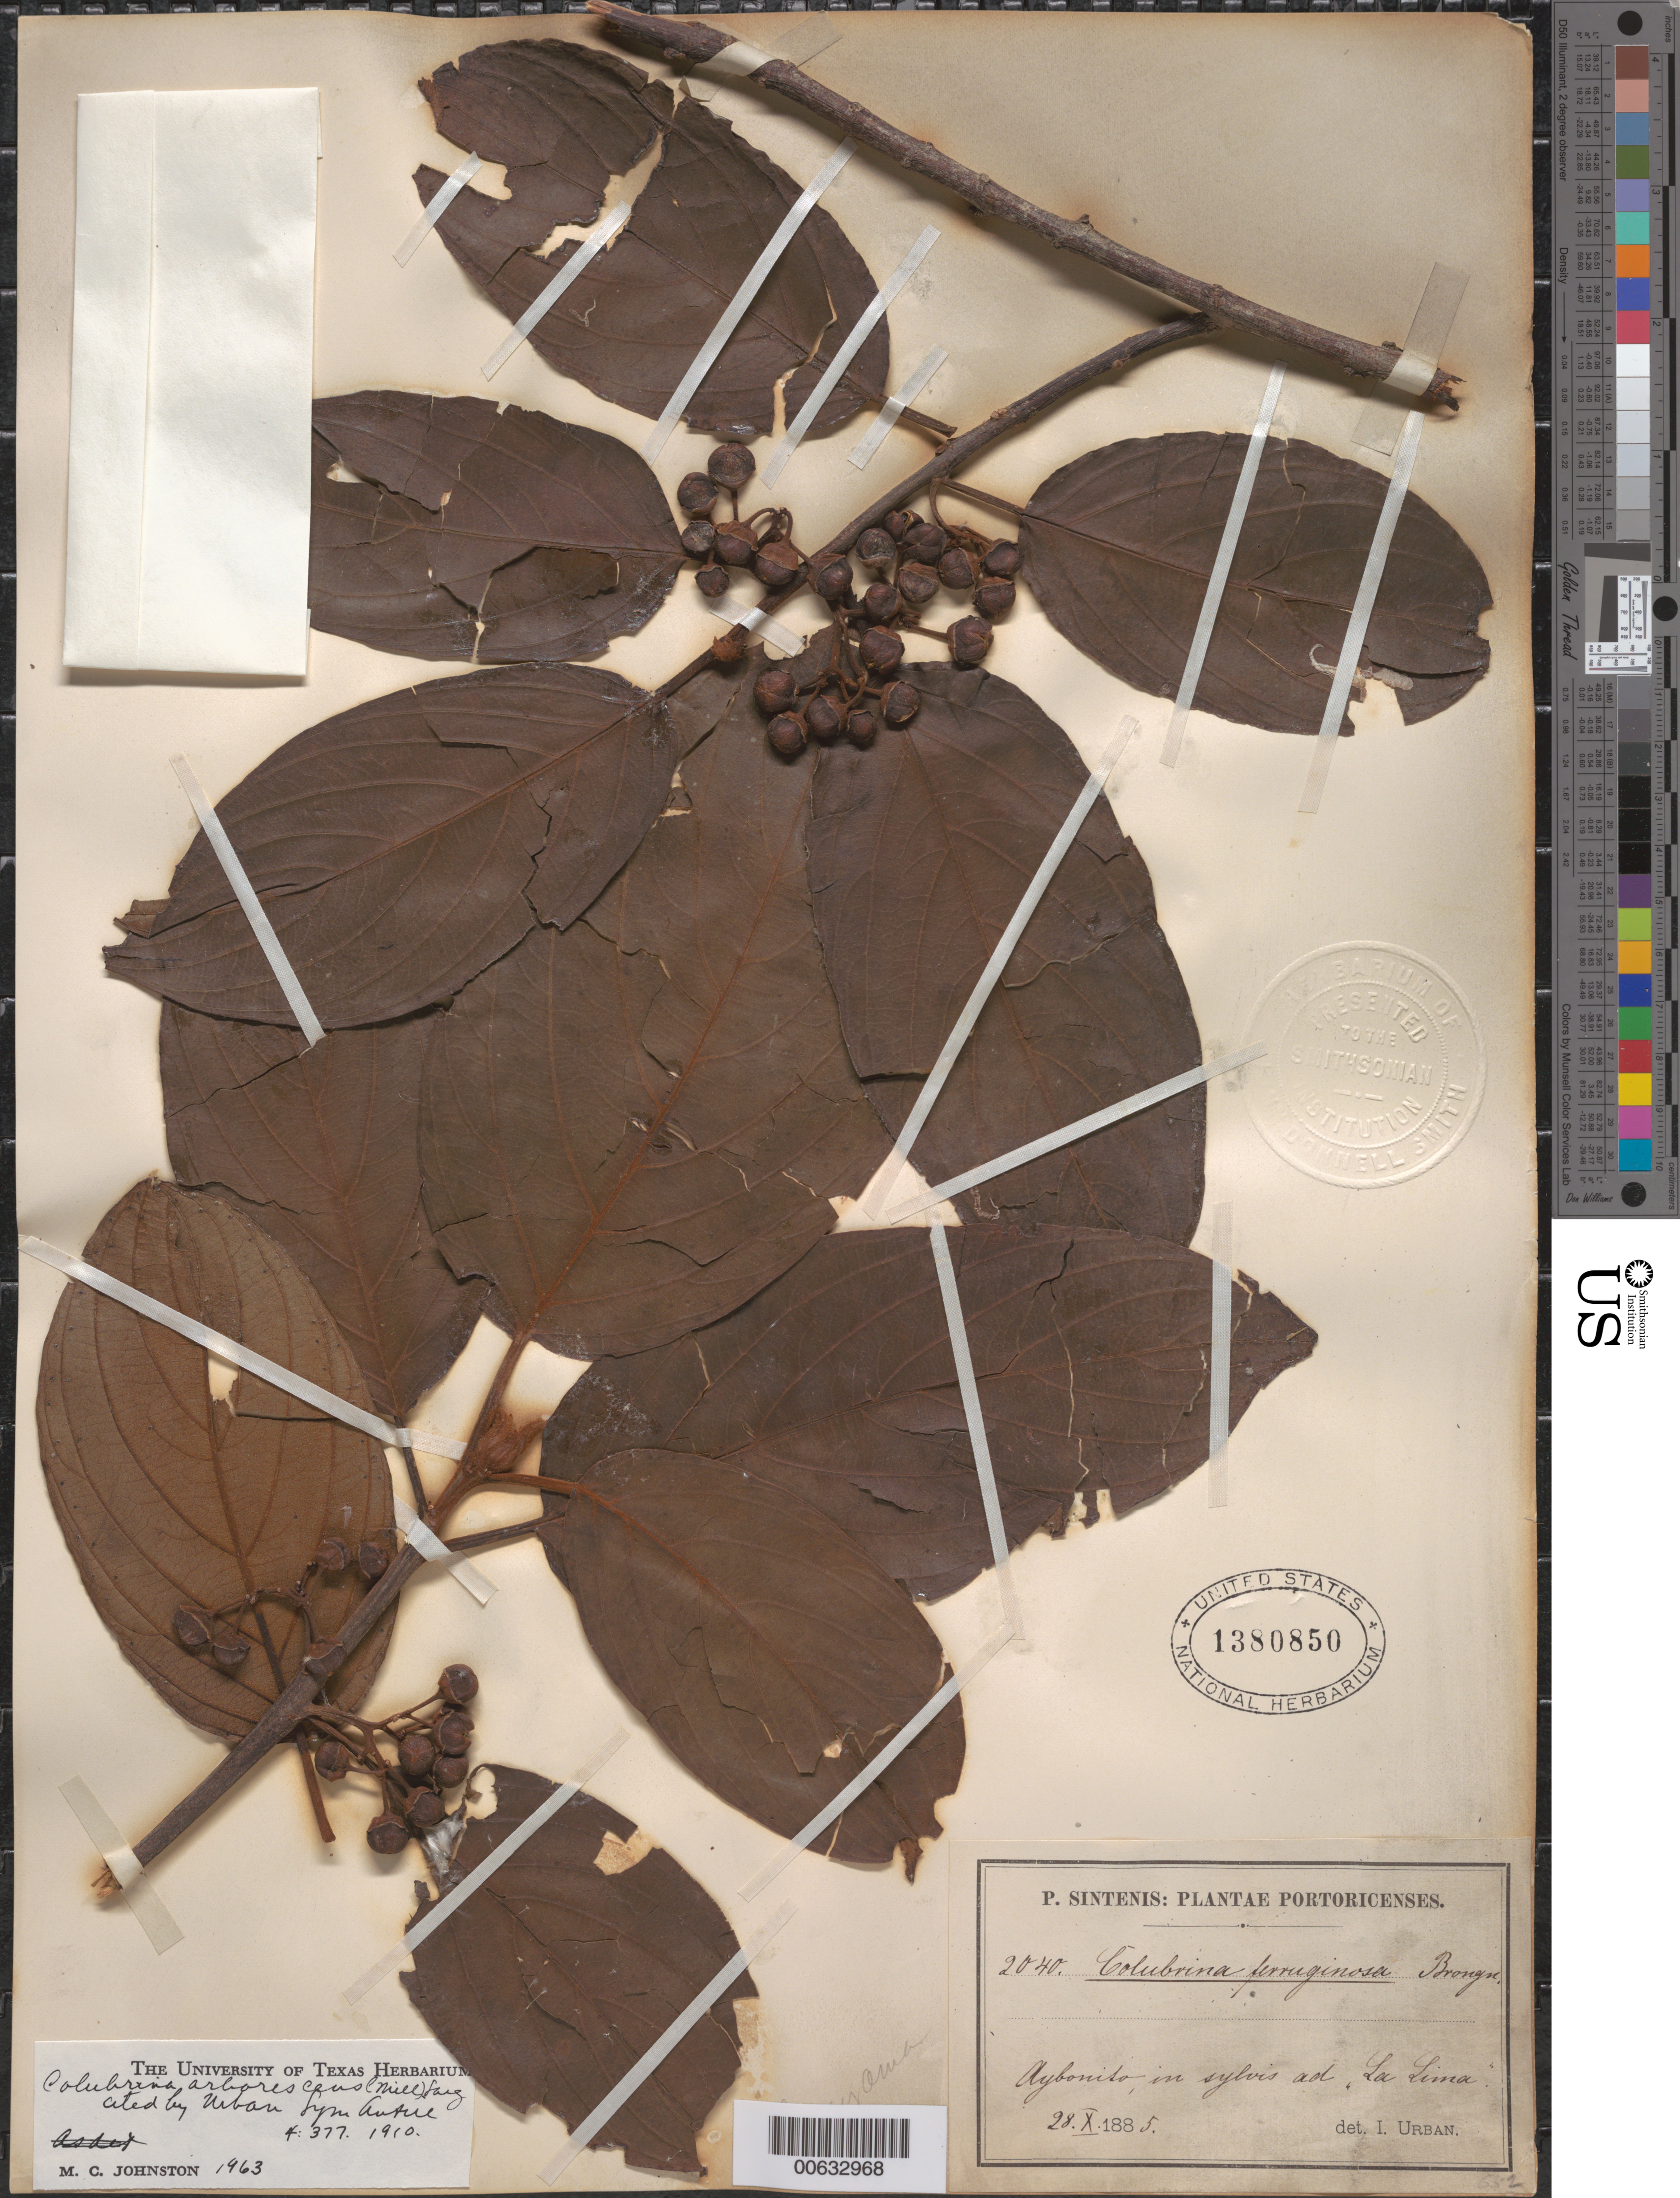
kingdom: Plantae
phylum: Tracheophyta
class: Magnoliopsida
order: Rosales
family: Rhamnaceae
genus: Colubrina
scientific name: Colubrina arborescens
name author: (Mill.) Sarg.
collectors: P. Sintenis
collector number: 2040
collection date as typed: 28 Oct 1885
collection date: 1885-10-28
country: Puerto Rico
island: Greater Antilles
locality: Aybonito, in sylvis ad La Lima.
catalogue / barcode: US 1380850